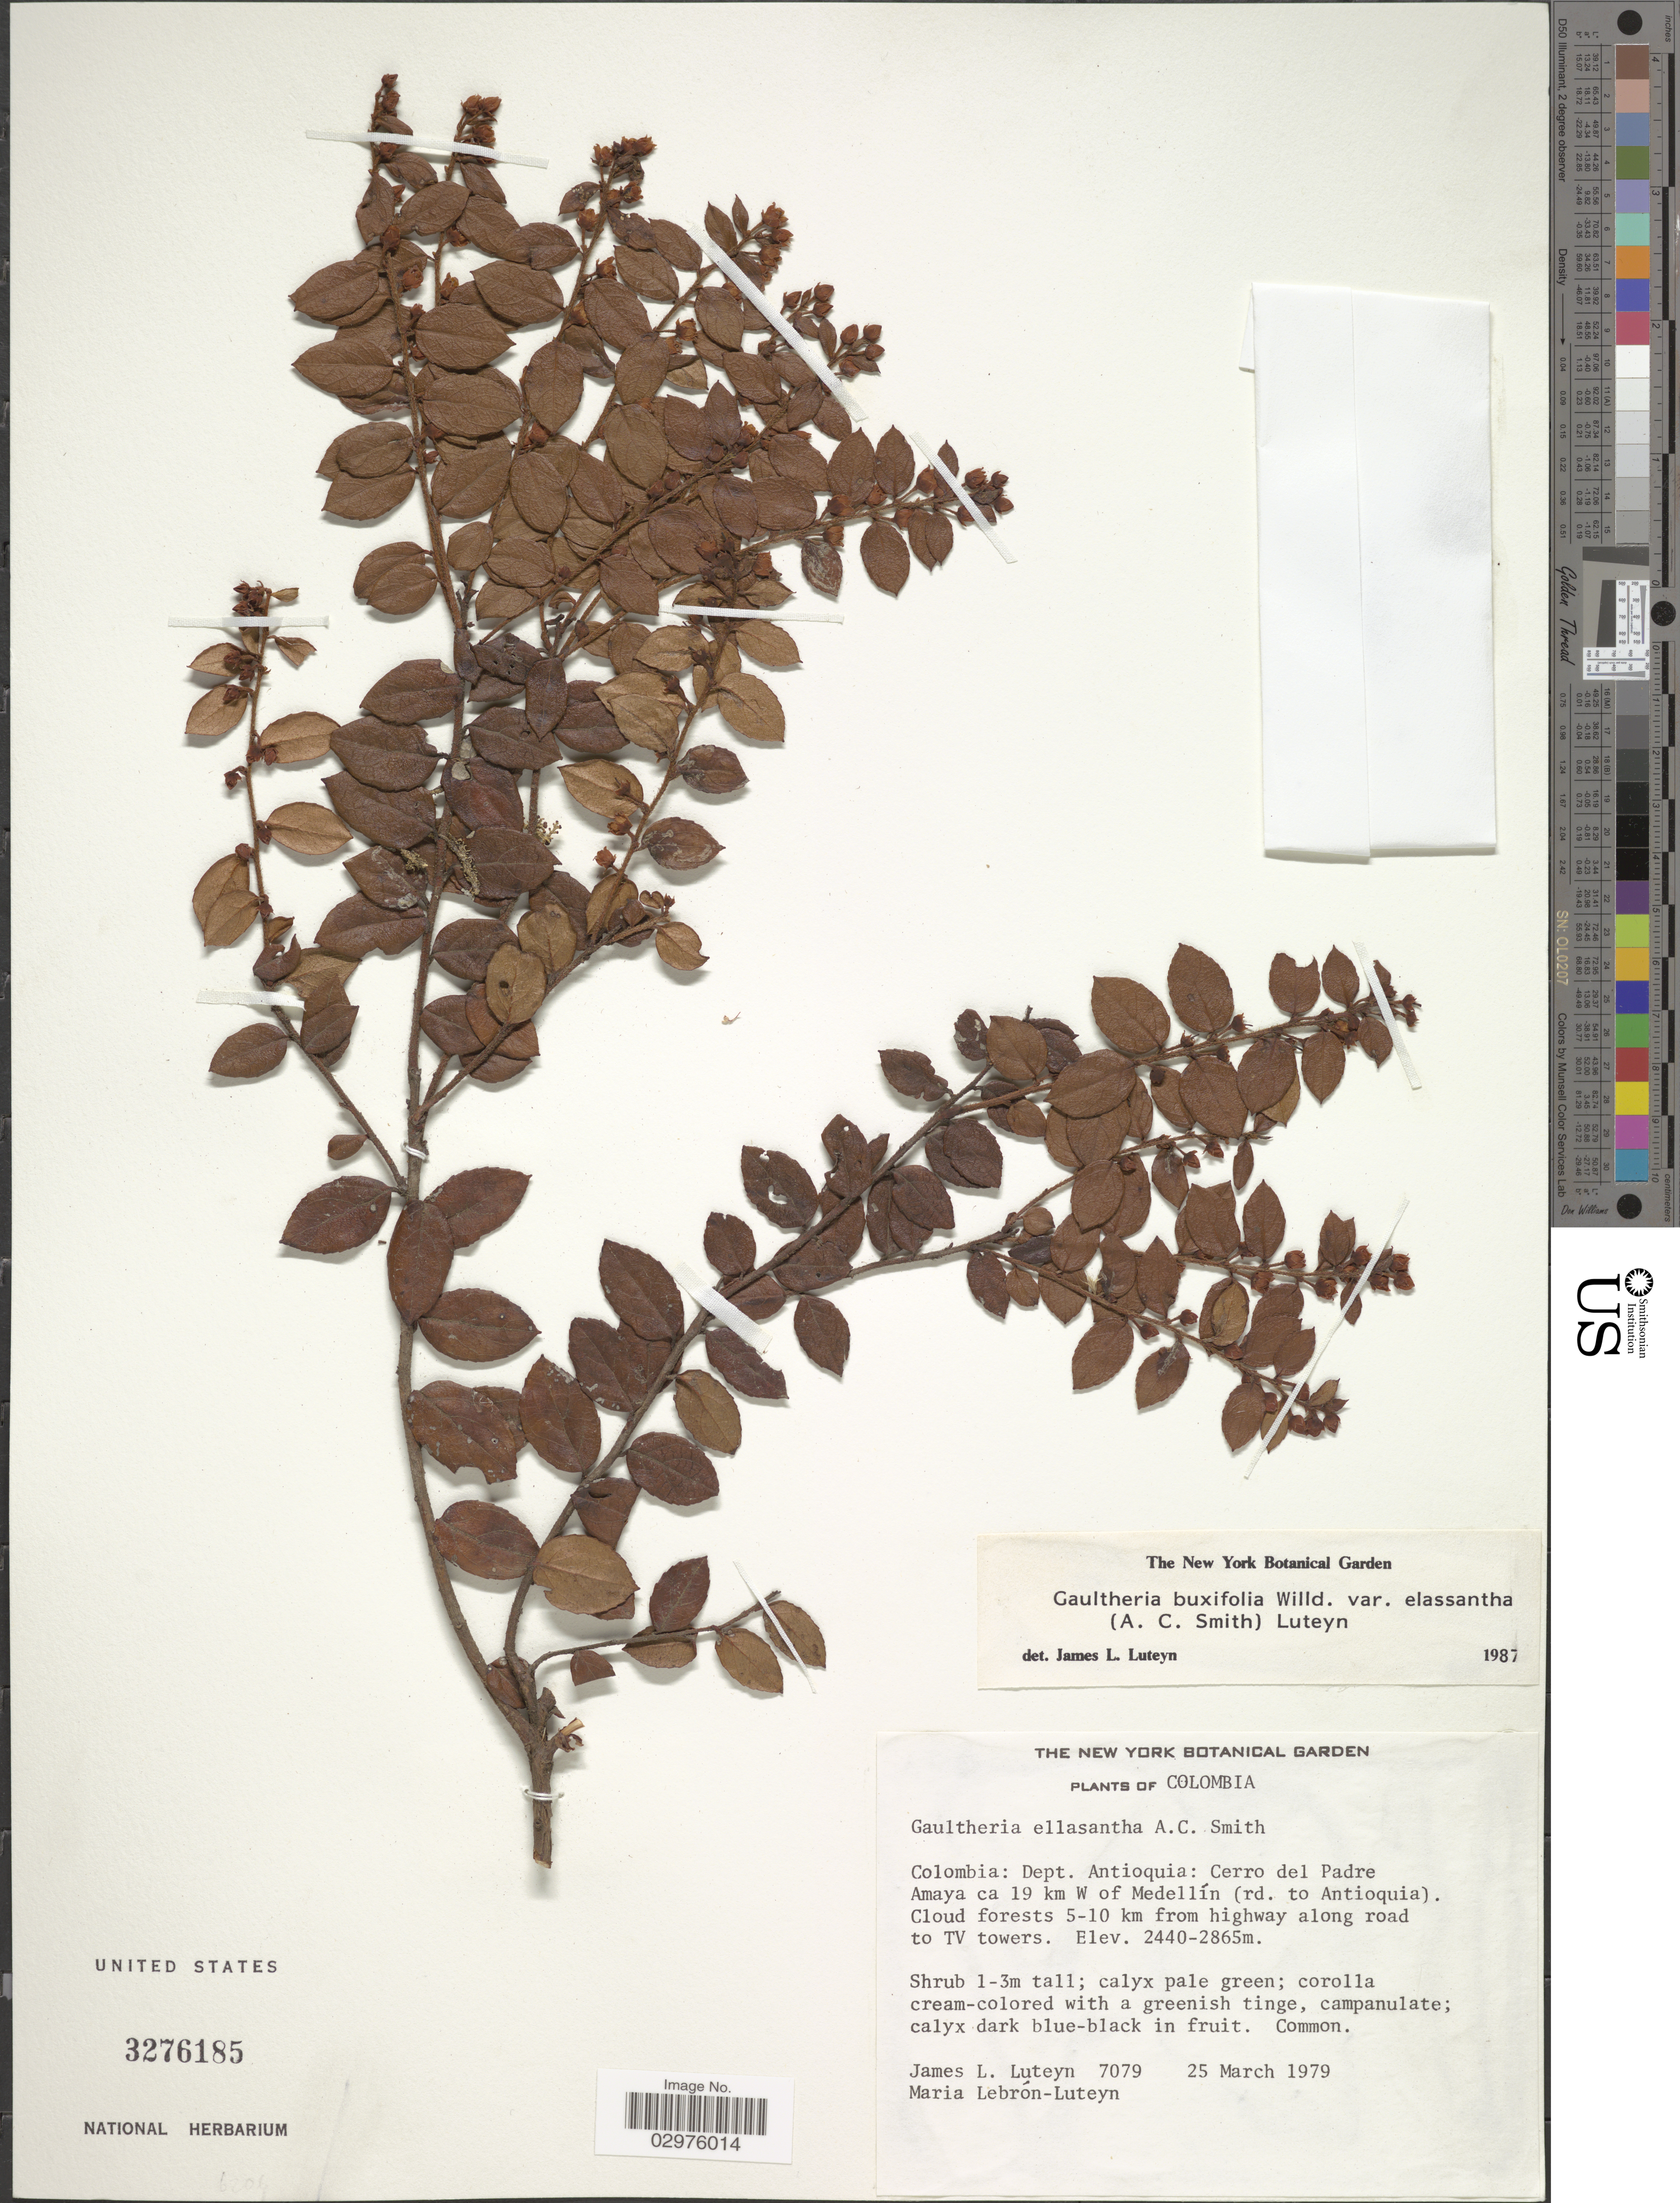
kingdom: Plantae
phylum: Tracheophyta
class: Magnoliopsida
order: Ericales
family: Ericaceae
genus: Gaultheria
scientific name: Gaultheria buxifolia var. elassantha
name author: (A.C. Sm.) Luteyn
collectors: J. L. Luteyn & M. L. Lebrón-Luteyn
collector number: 7079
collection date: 1979-03-25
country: Colombia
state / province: Antioquia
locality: Dept. Antioquia: Cerro del Padre Amaya ca 19 km W of Medellín (rd. to Antioquia).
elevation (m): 2440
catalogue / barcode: US 3276185